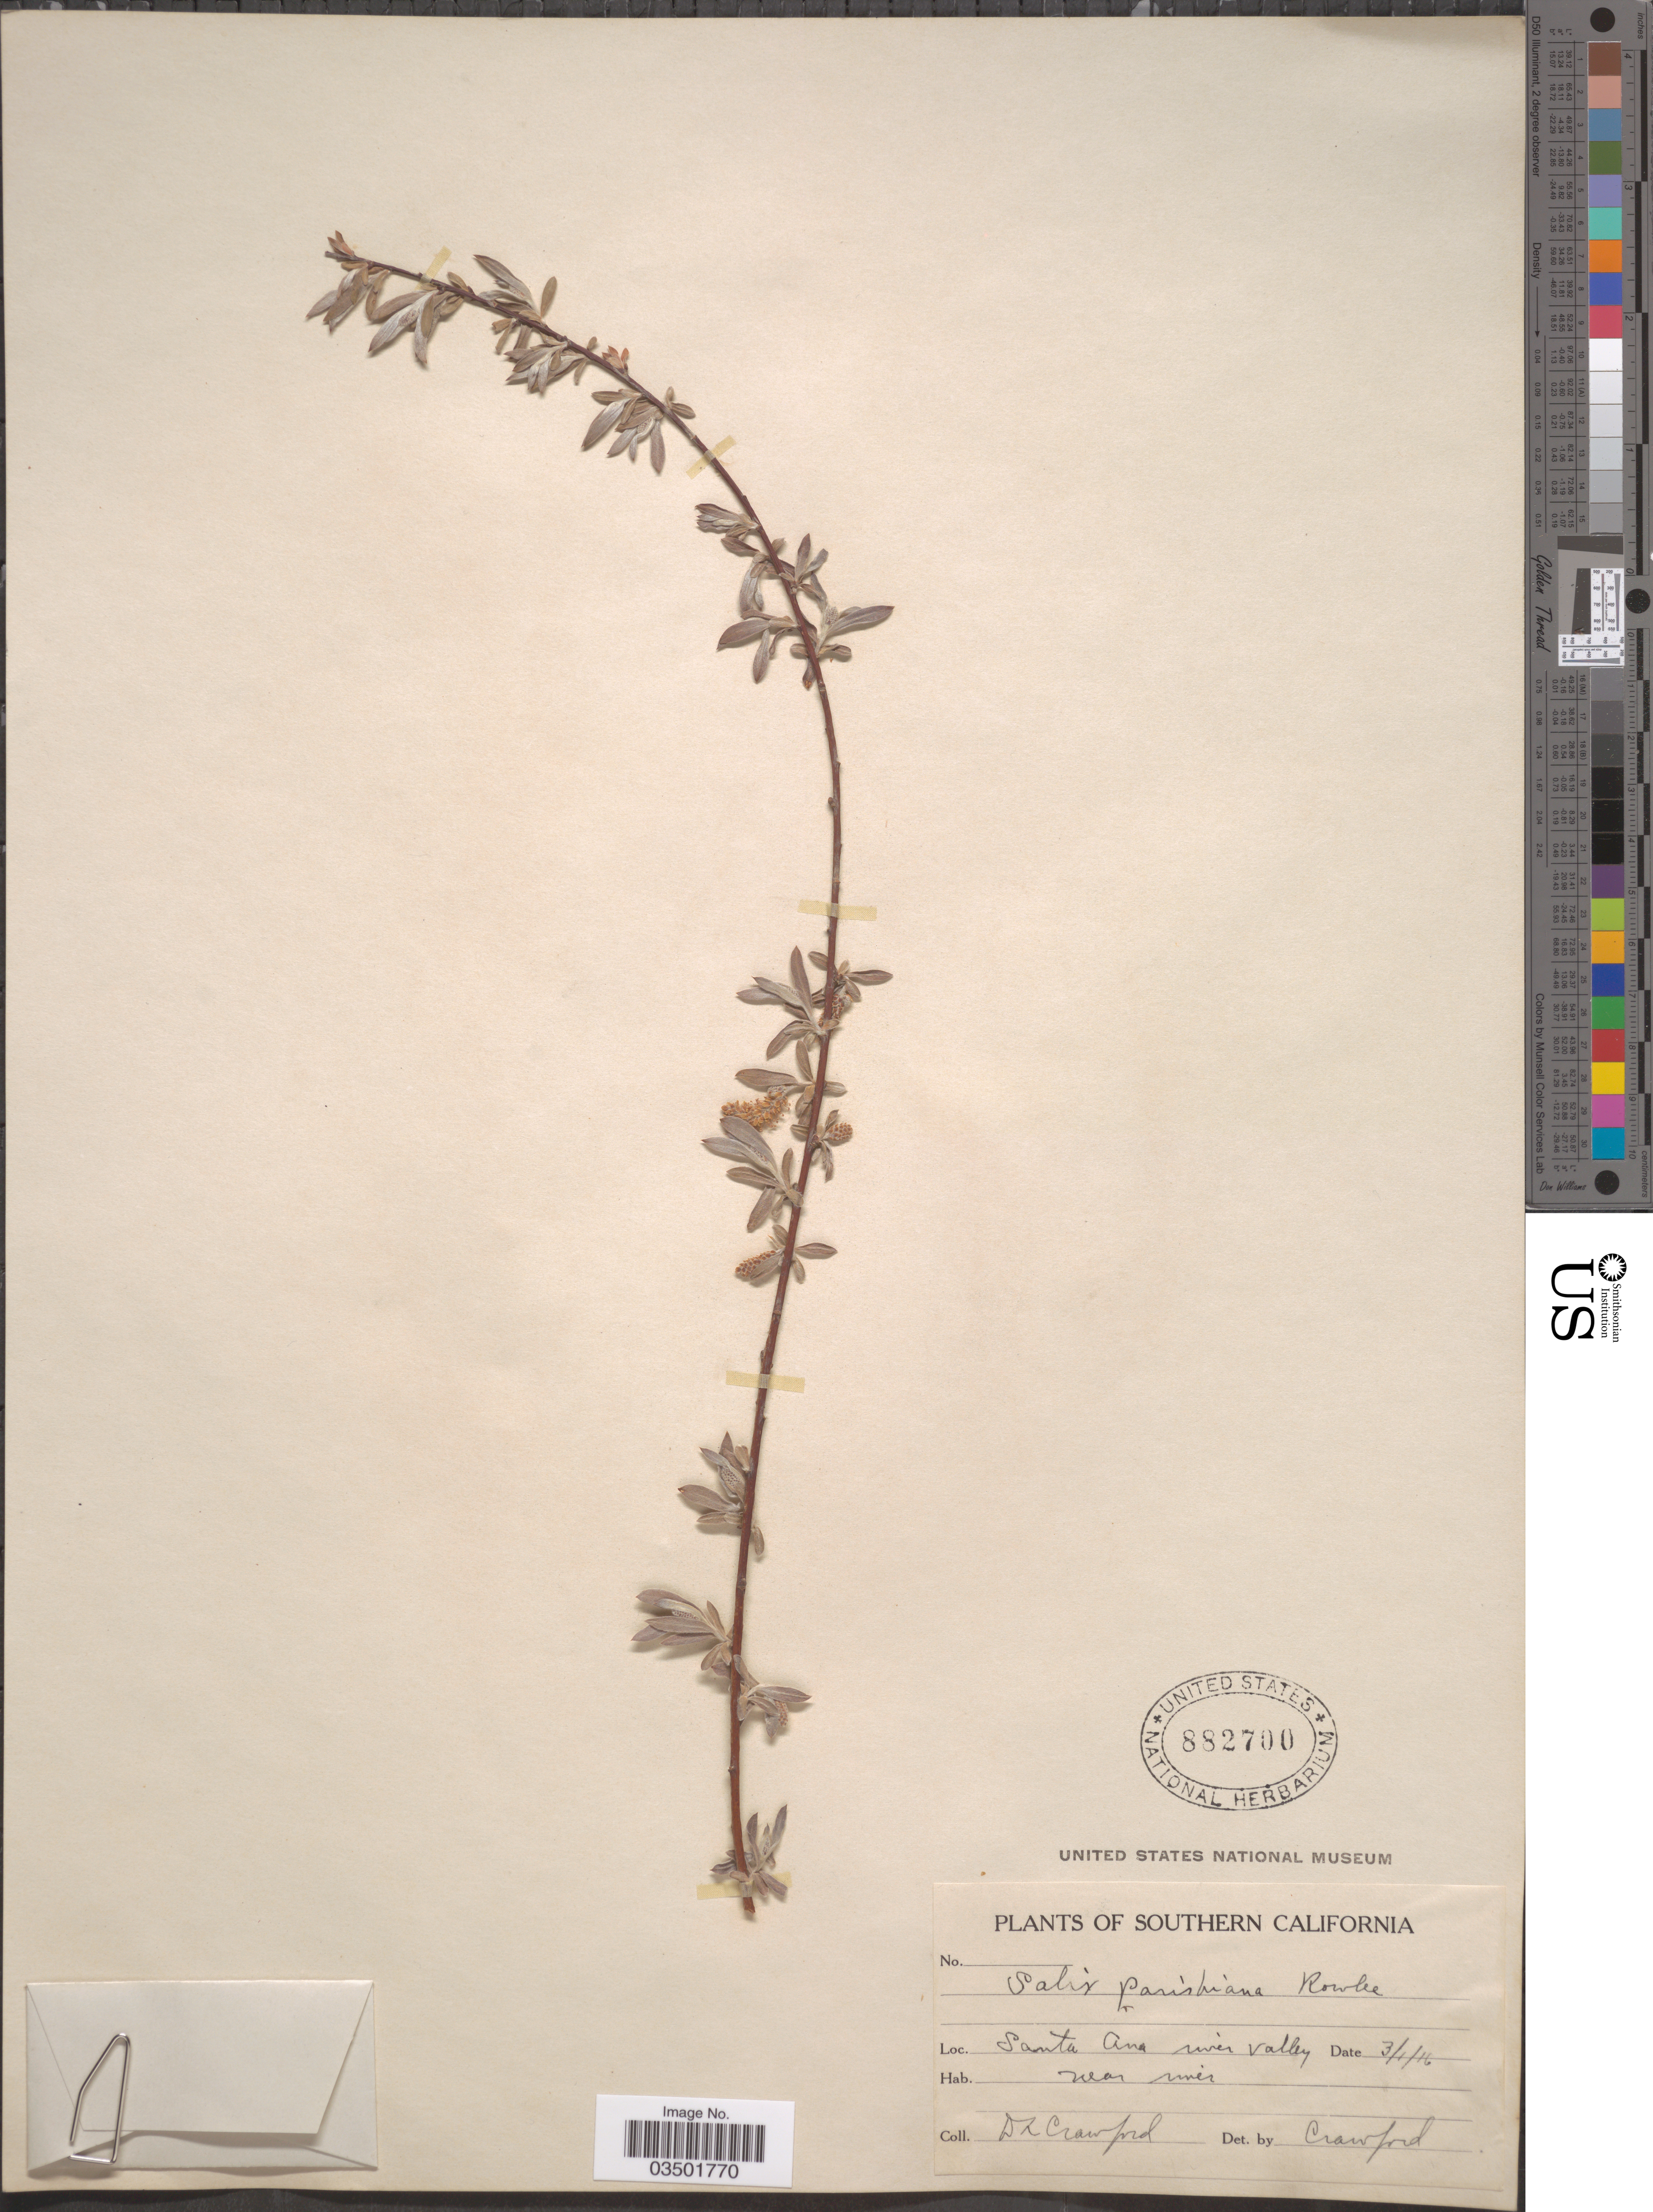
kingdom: Plantae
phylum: Tracheophyta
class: Magnoliopsida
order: Malpighiales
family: Salicaceae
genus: Salix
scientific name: Salix parishiana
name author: Rowlee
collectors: D. L. Crawford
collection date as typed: Transcribed d/m/y: 1/3/16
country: United States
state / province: California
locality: Southern California. Santa Ana river valley, near river.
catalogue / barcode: US 882700